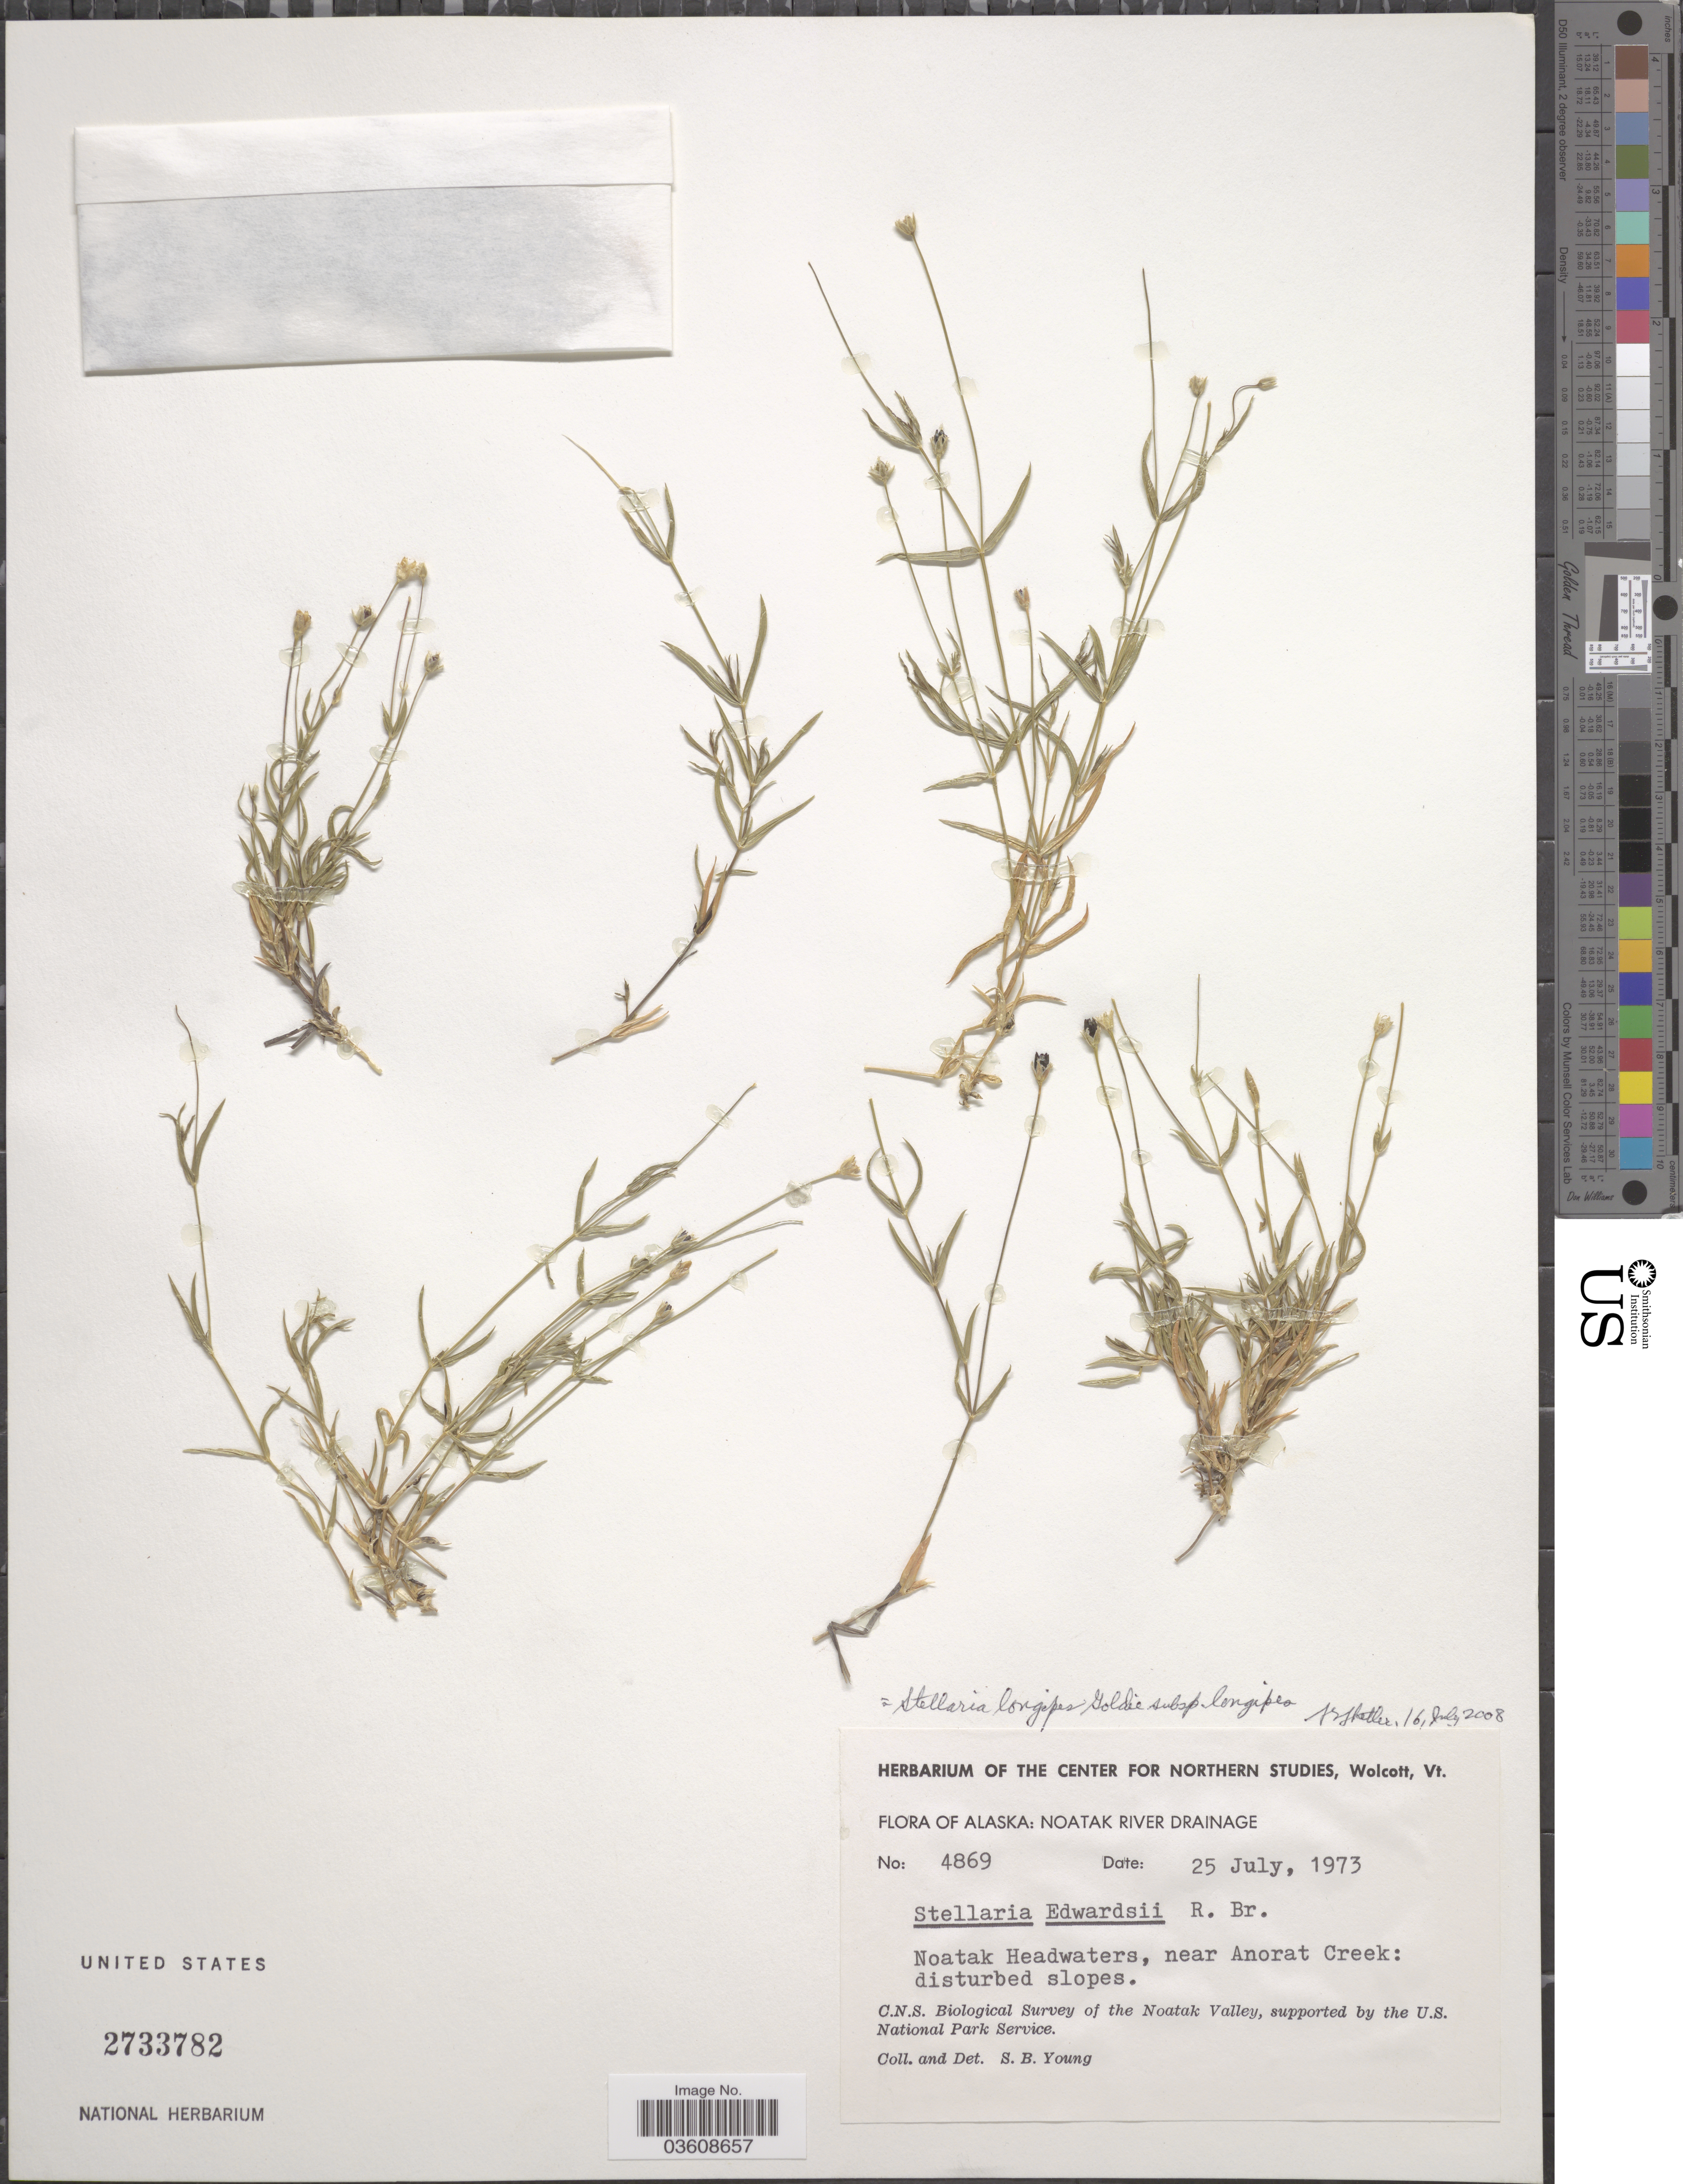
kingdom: Plantae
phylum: Tracheophyta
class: Magnoliopsida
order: Caryophyllales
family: Caryophyllaceae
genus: Stellaria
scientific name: Stellaria longipes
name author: Goldie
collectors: S. Young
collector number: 4869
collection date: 1973-07-25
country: United States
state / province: Alaska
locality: Noatak River Drainage. Noatak Headwaters, near Anorat Creek. Noatak Valley.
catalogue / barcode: US 2733782